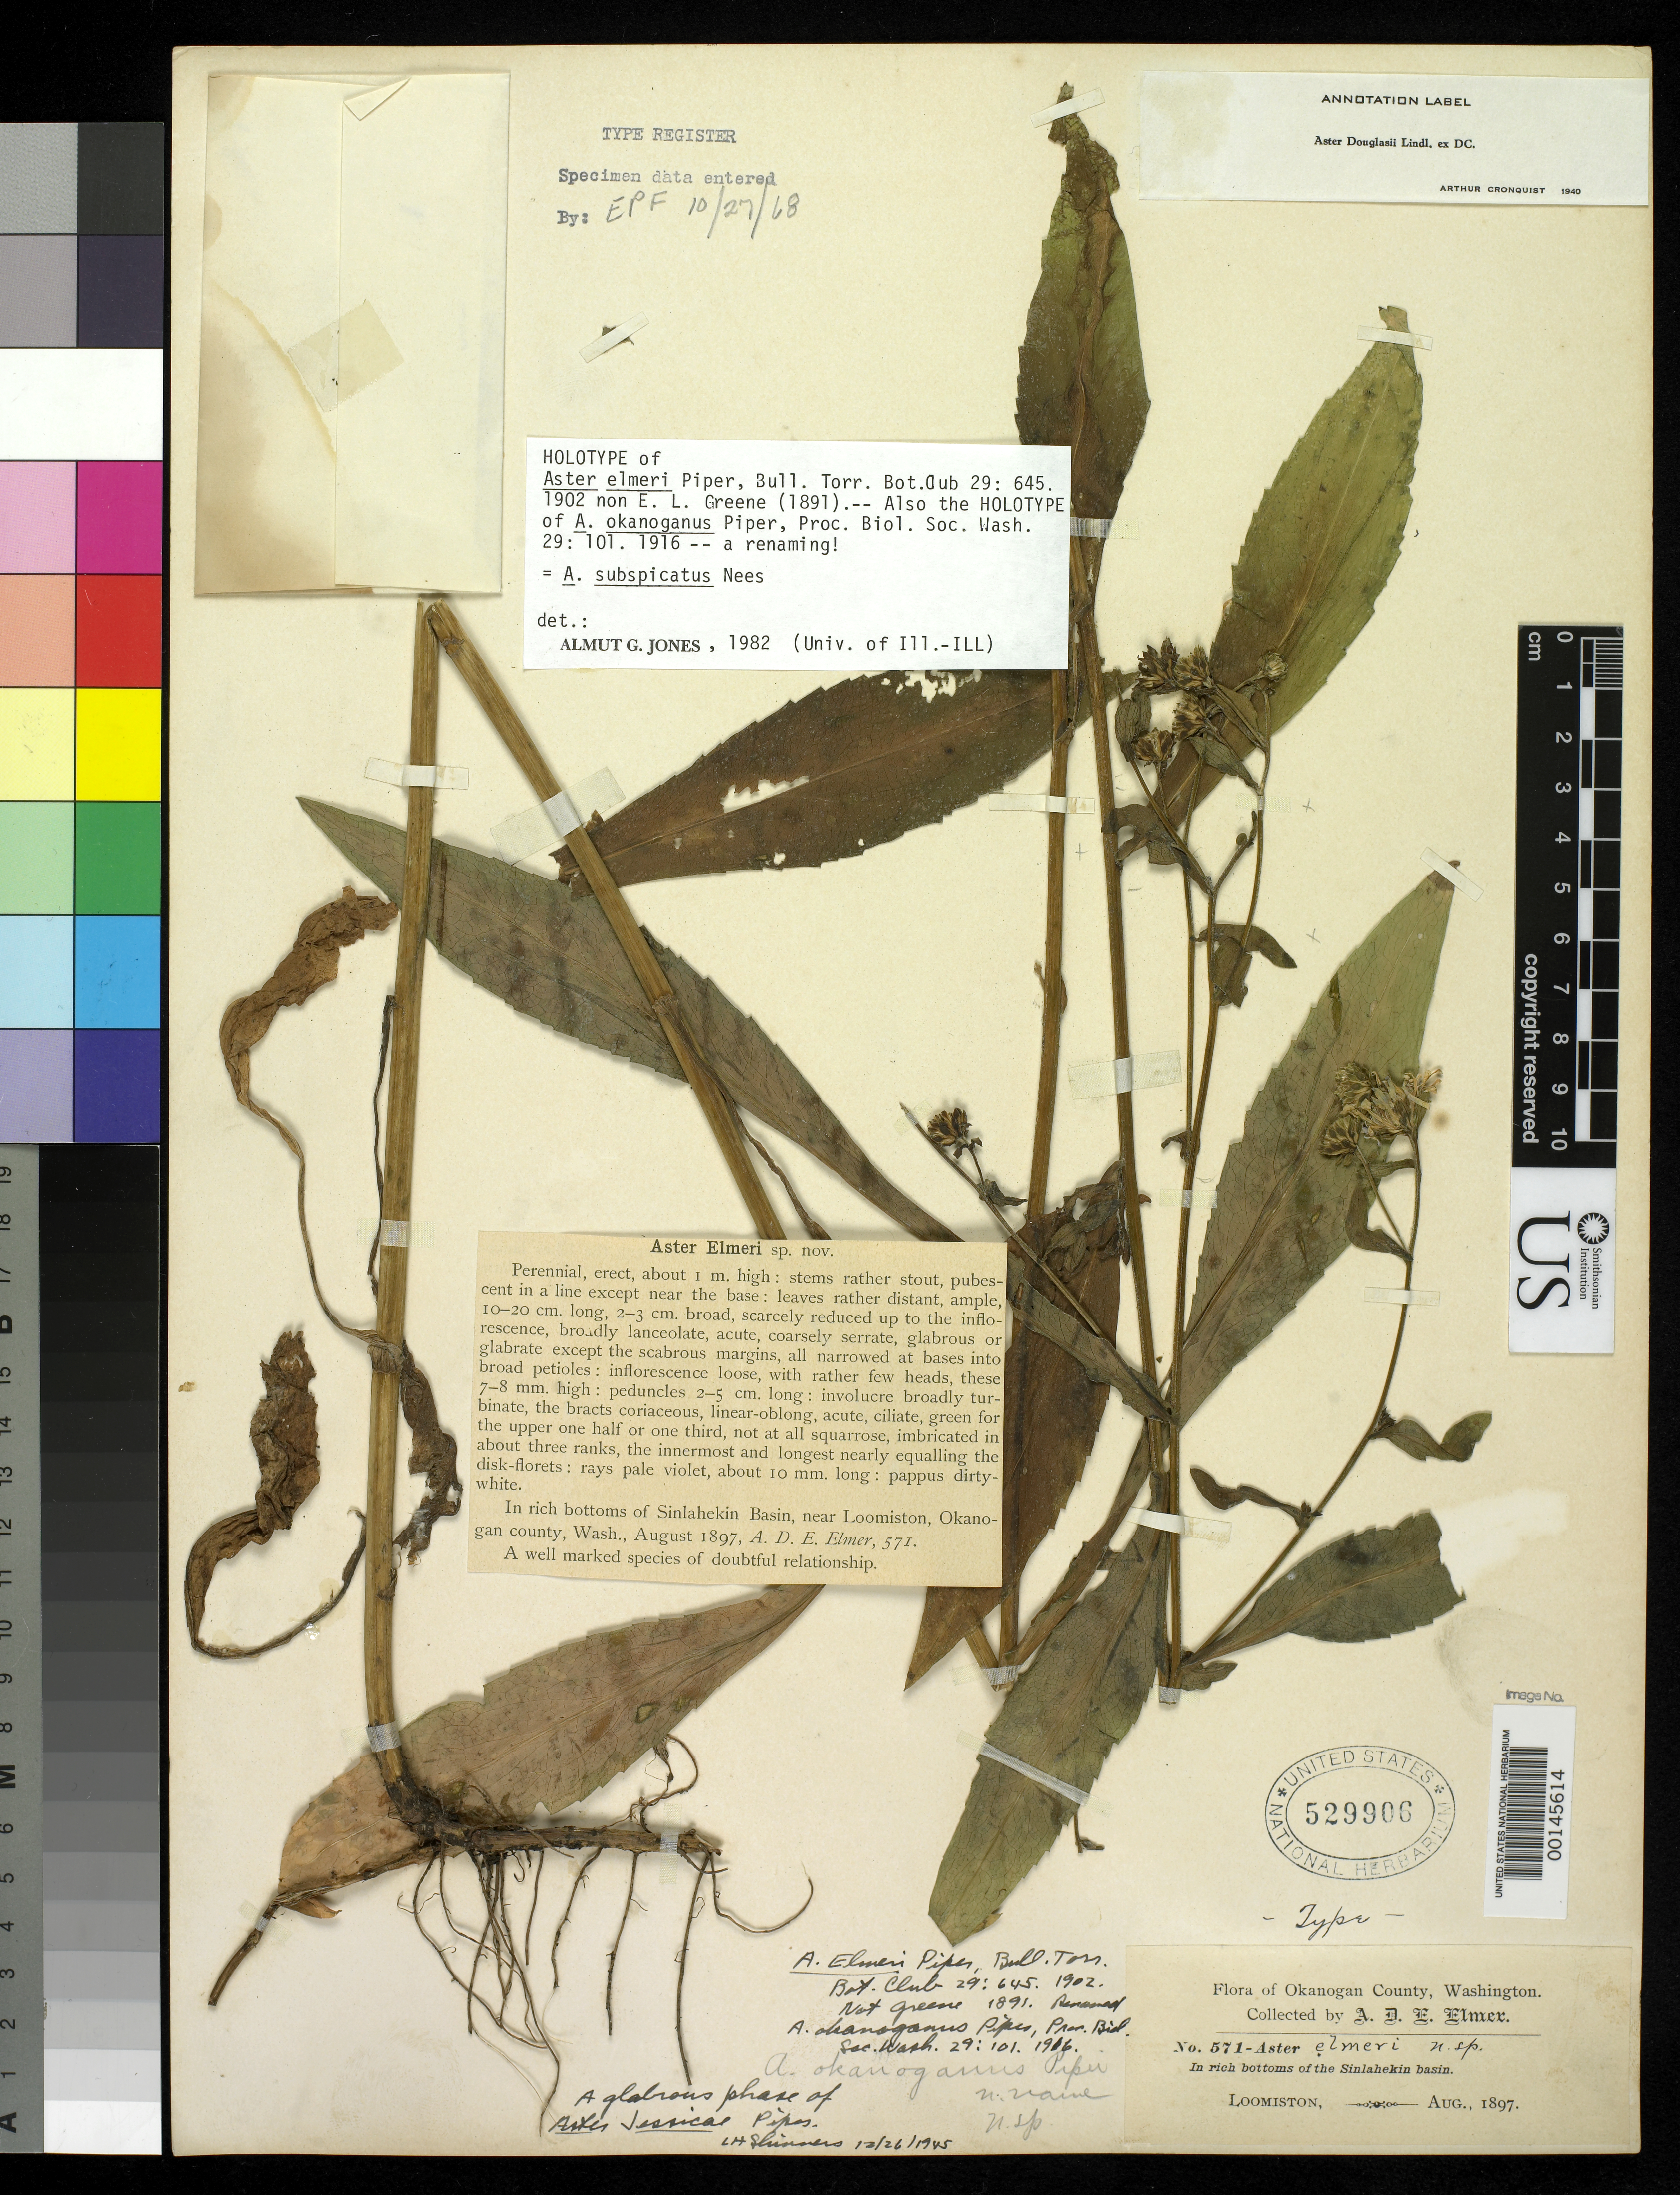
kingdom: Plantae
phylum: Tracheophyta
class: Magnoliopsida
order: Asterales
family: Asteraceae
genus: Aster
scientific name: Aster elmeri Piper, nom. illeg.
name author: Piper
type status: Holotype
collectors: A. D. E. Elmer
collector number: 571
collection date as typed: Aug 1897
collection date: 1897-08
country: United States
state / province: Washington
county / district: Okanogan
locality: Vicinity of Loomiston.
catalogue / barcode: US 529906